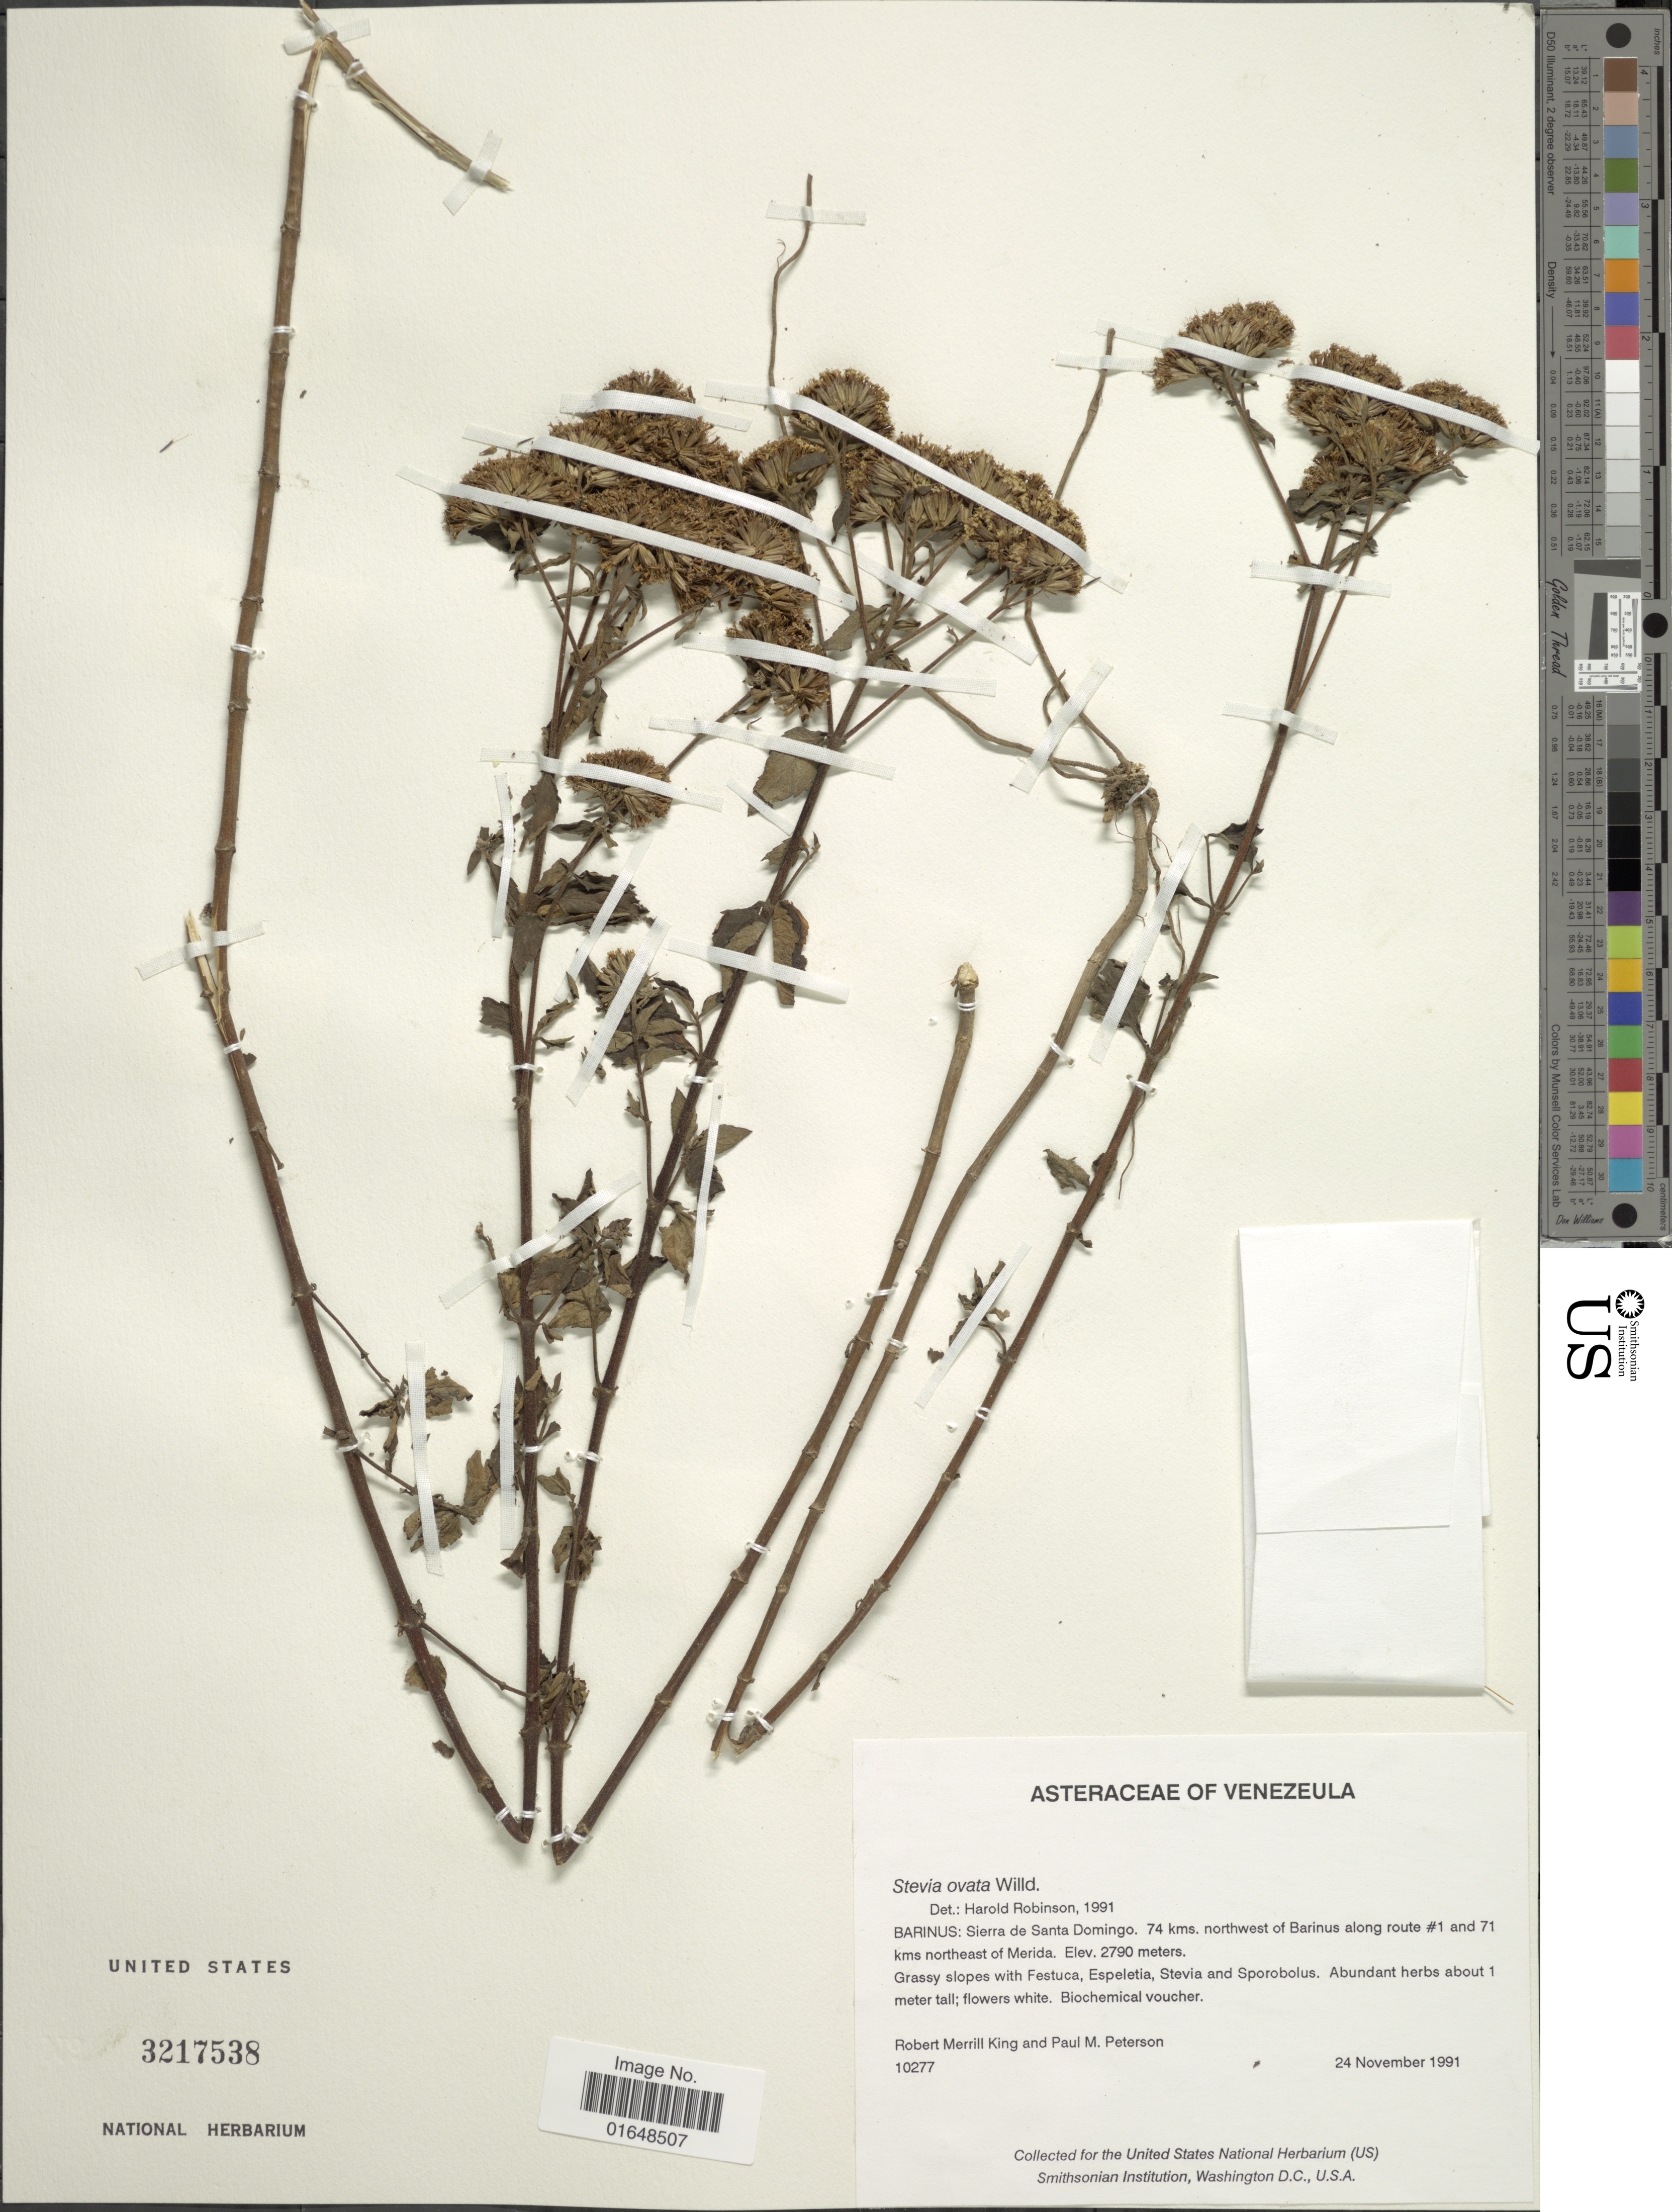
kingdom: Plantae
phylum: Tracheophyta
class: Magnoliopsida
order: Asterales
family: Asteraceae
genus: Stevia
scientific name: Stevia ovata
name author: Willd.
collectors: R. M. King & P. M. Peterson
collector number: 10277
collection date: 1991-11-24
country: Venezuela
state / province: Mérida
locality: Barinus: Sierra de Santa Domingo, 74 kms. northwest of barinus along route # 1 and 71 kms northeast of Merida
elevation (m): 2790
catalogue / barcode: US 3217538